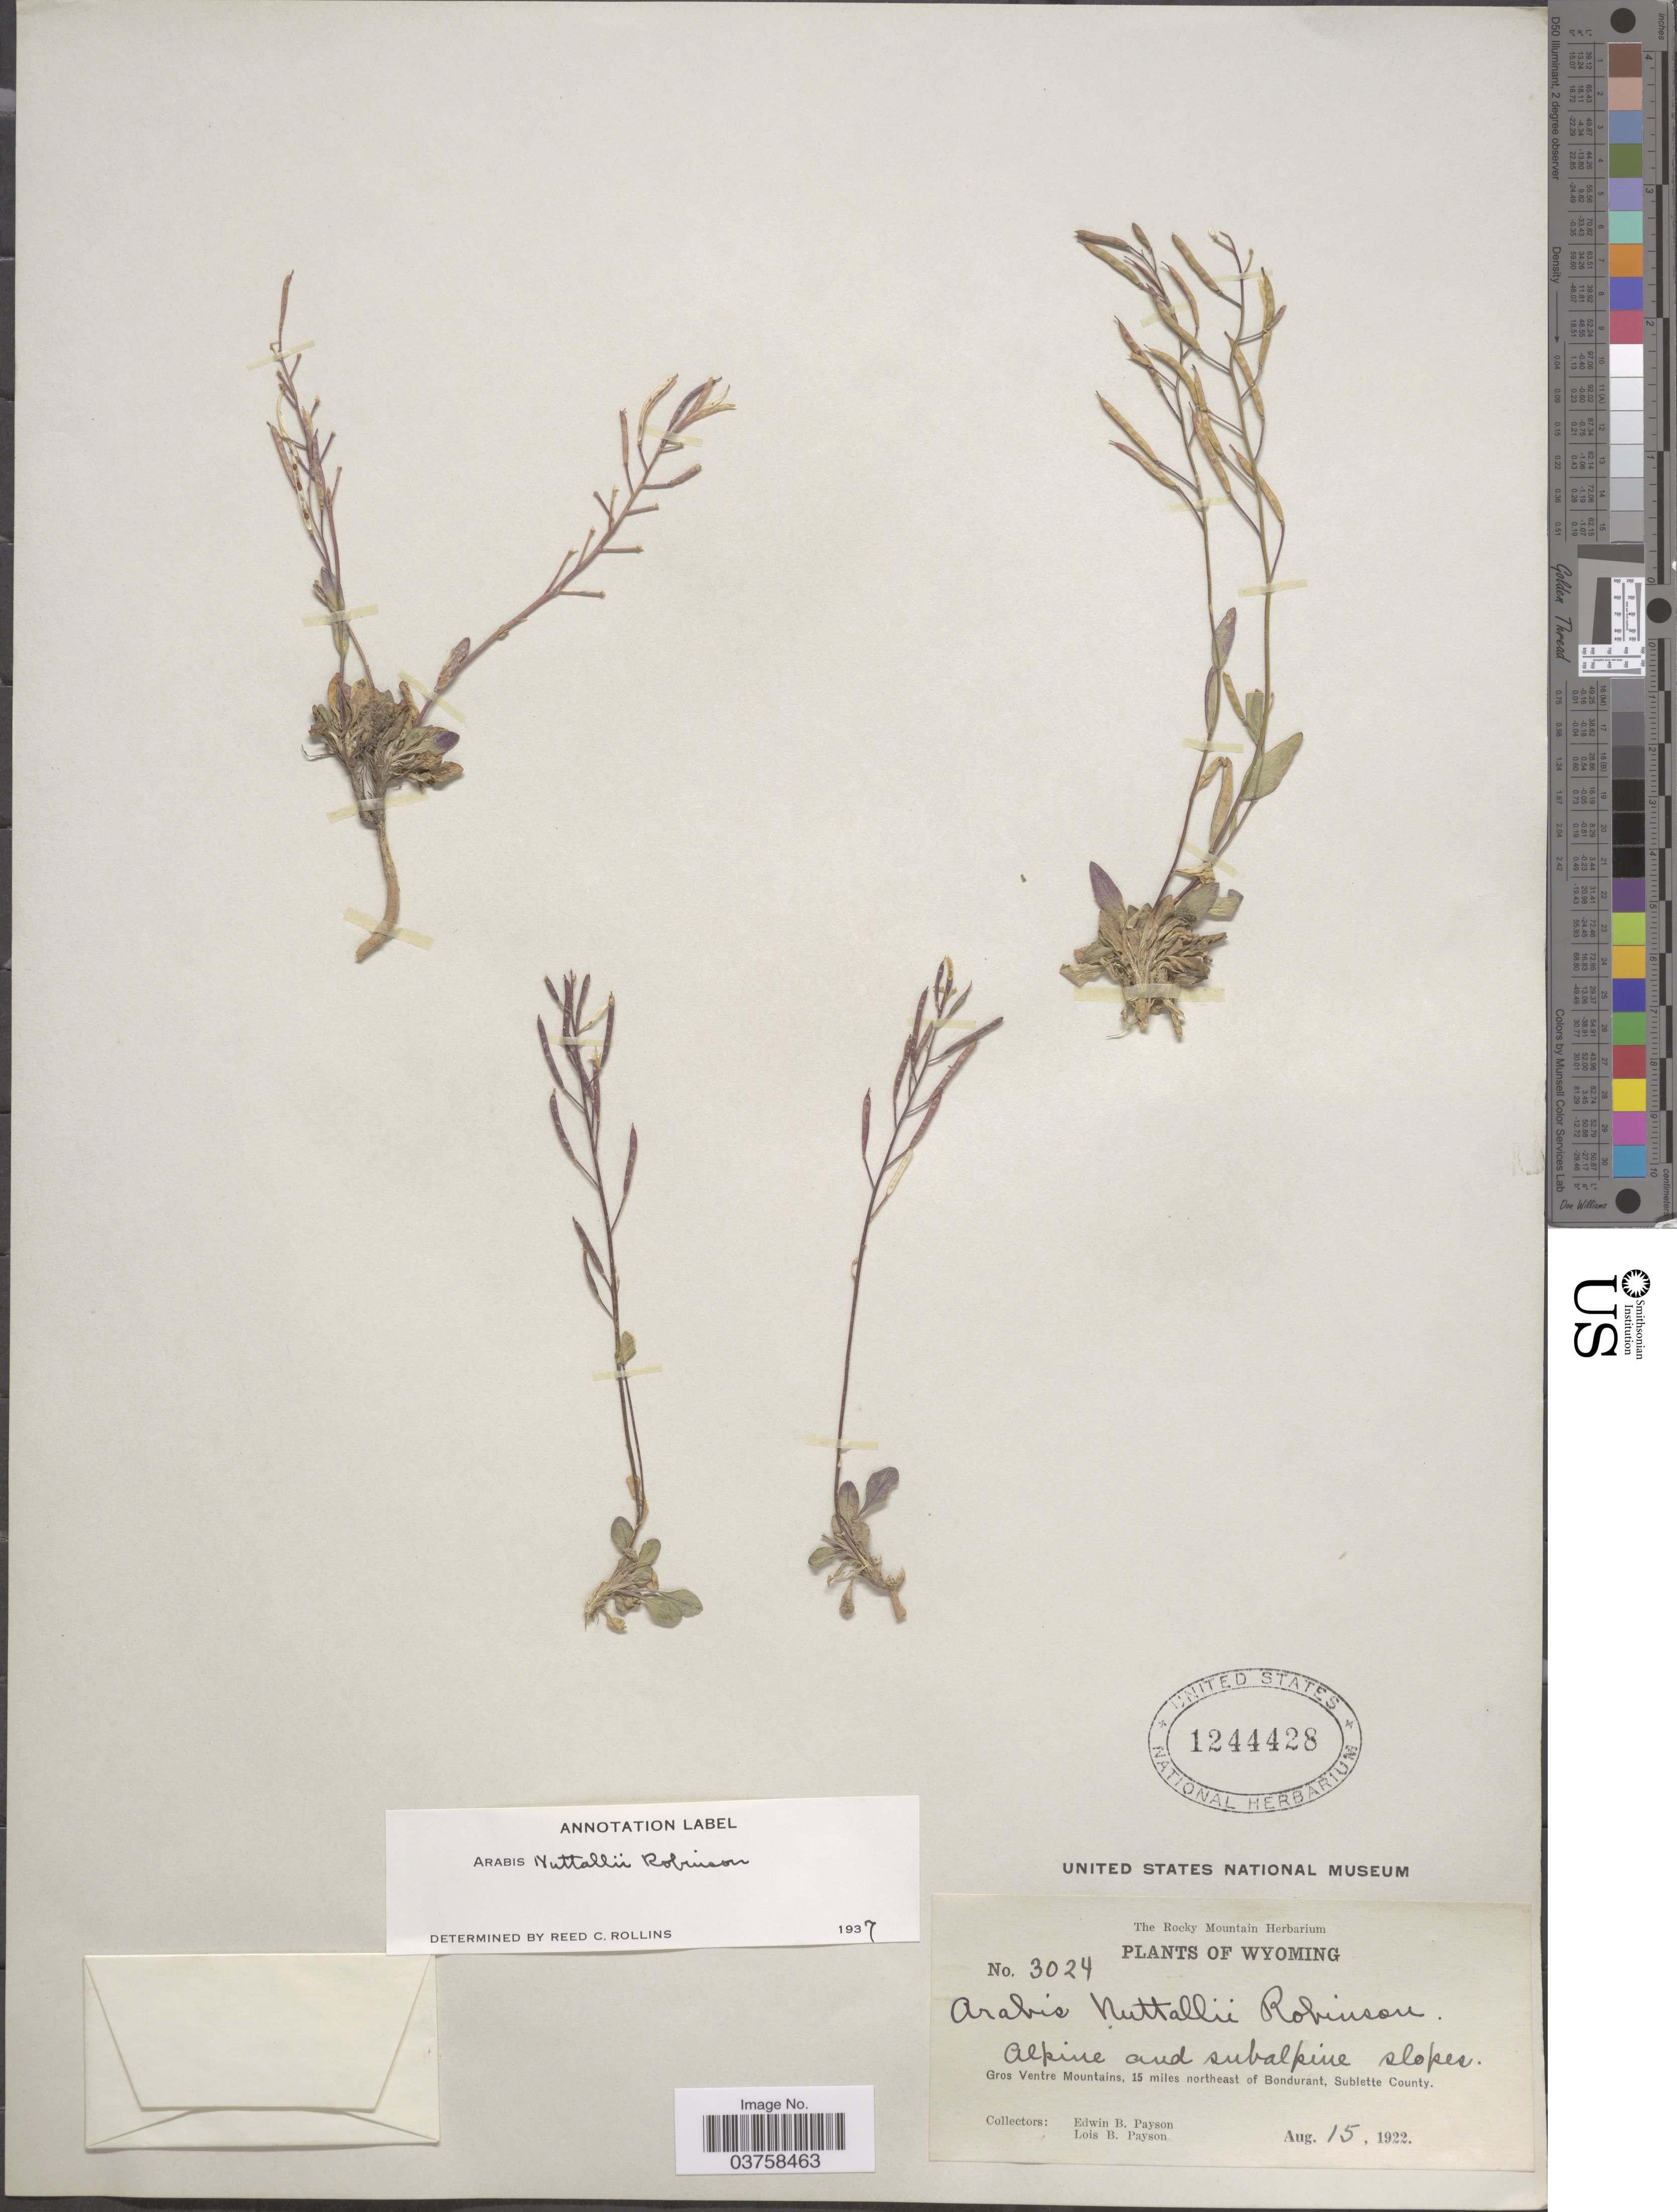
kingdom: Plantae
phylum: Tracheophyta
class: Magnoliopsida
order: Brassicales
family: Brassicaceae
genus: Arabis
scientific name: Arabis nuttallii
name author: B.L. Rob.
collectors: E. B. Payson & L. Payson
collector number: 3024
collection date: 1922-08-15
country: United States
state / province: Wyoming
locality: Gros Ventre Mountains, 15 miles northeast of Bondurant, Sublette County.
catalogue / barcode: US 1244428